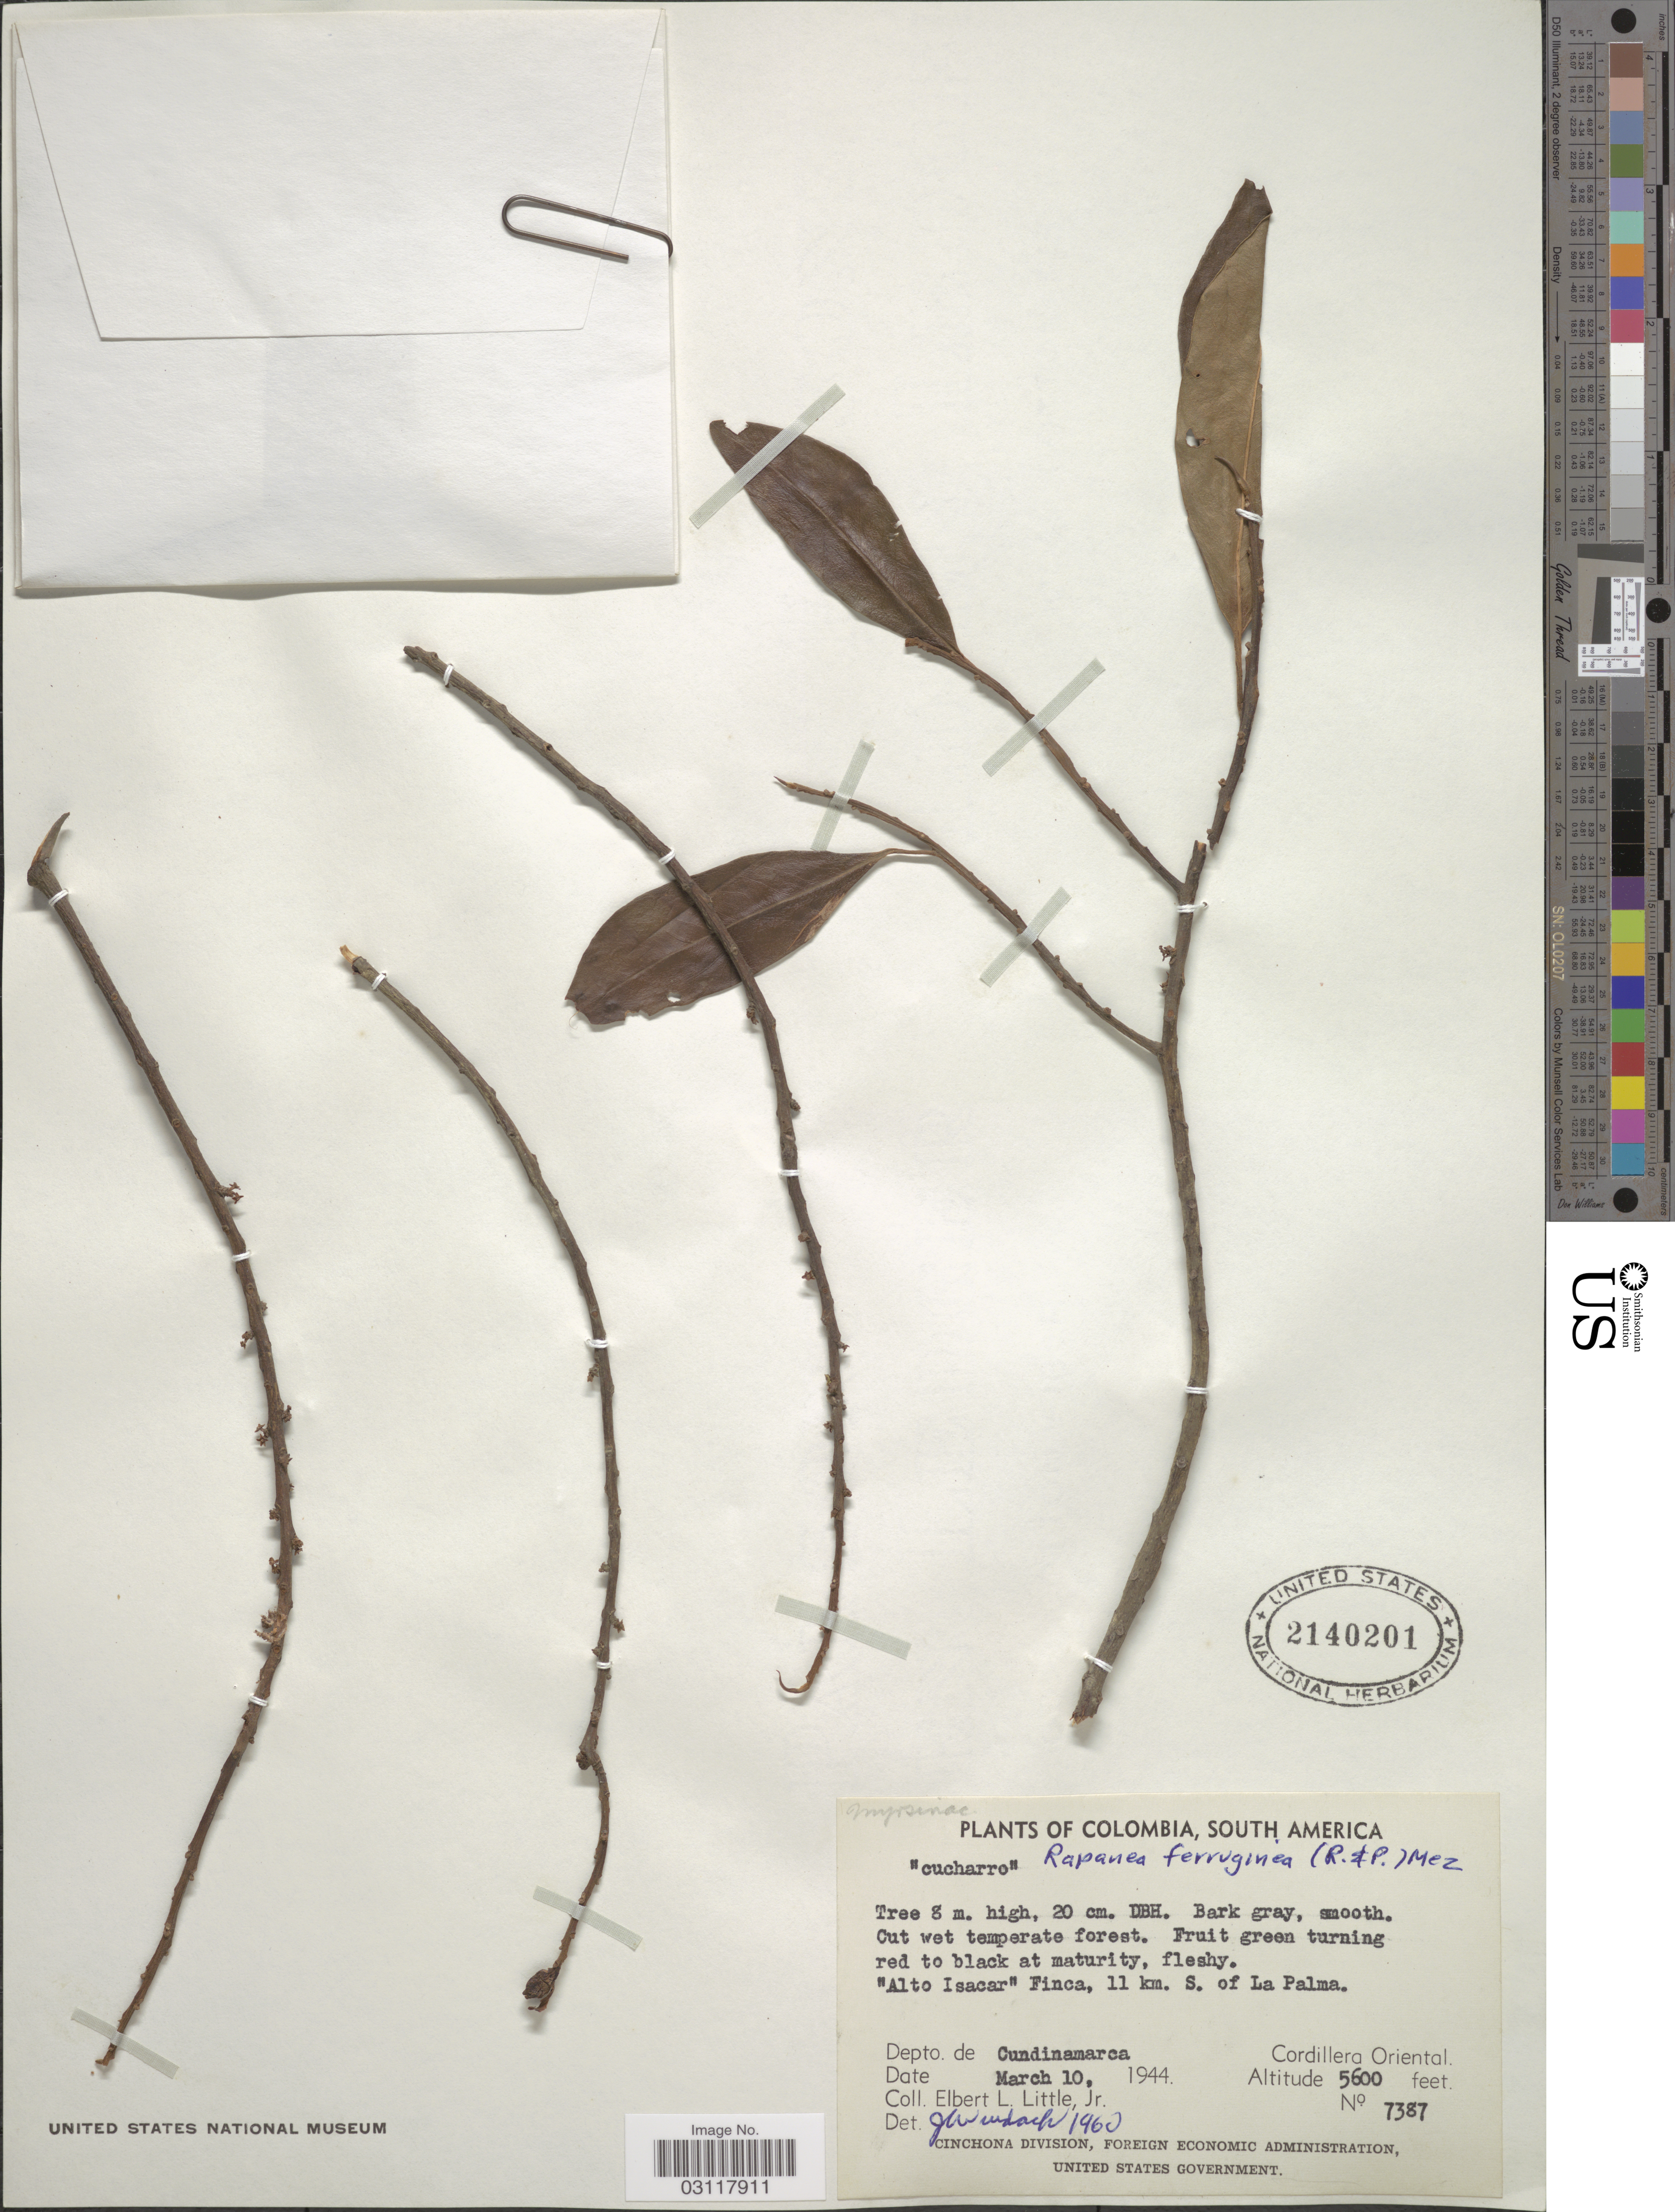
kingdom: Plantae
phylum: Tracheophyta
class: Magnoliopsida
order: Ericales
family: Primulaceae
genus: Rapanea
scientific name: Rapanea ferruginea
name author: (Ruiz & Pav.) Mez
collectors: E. L. Little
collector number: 7387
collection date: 1944-03-10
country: Colombia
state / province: Cundinamarca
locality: Alto Isacar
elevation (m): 1707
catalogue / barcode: US 2140201